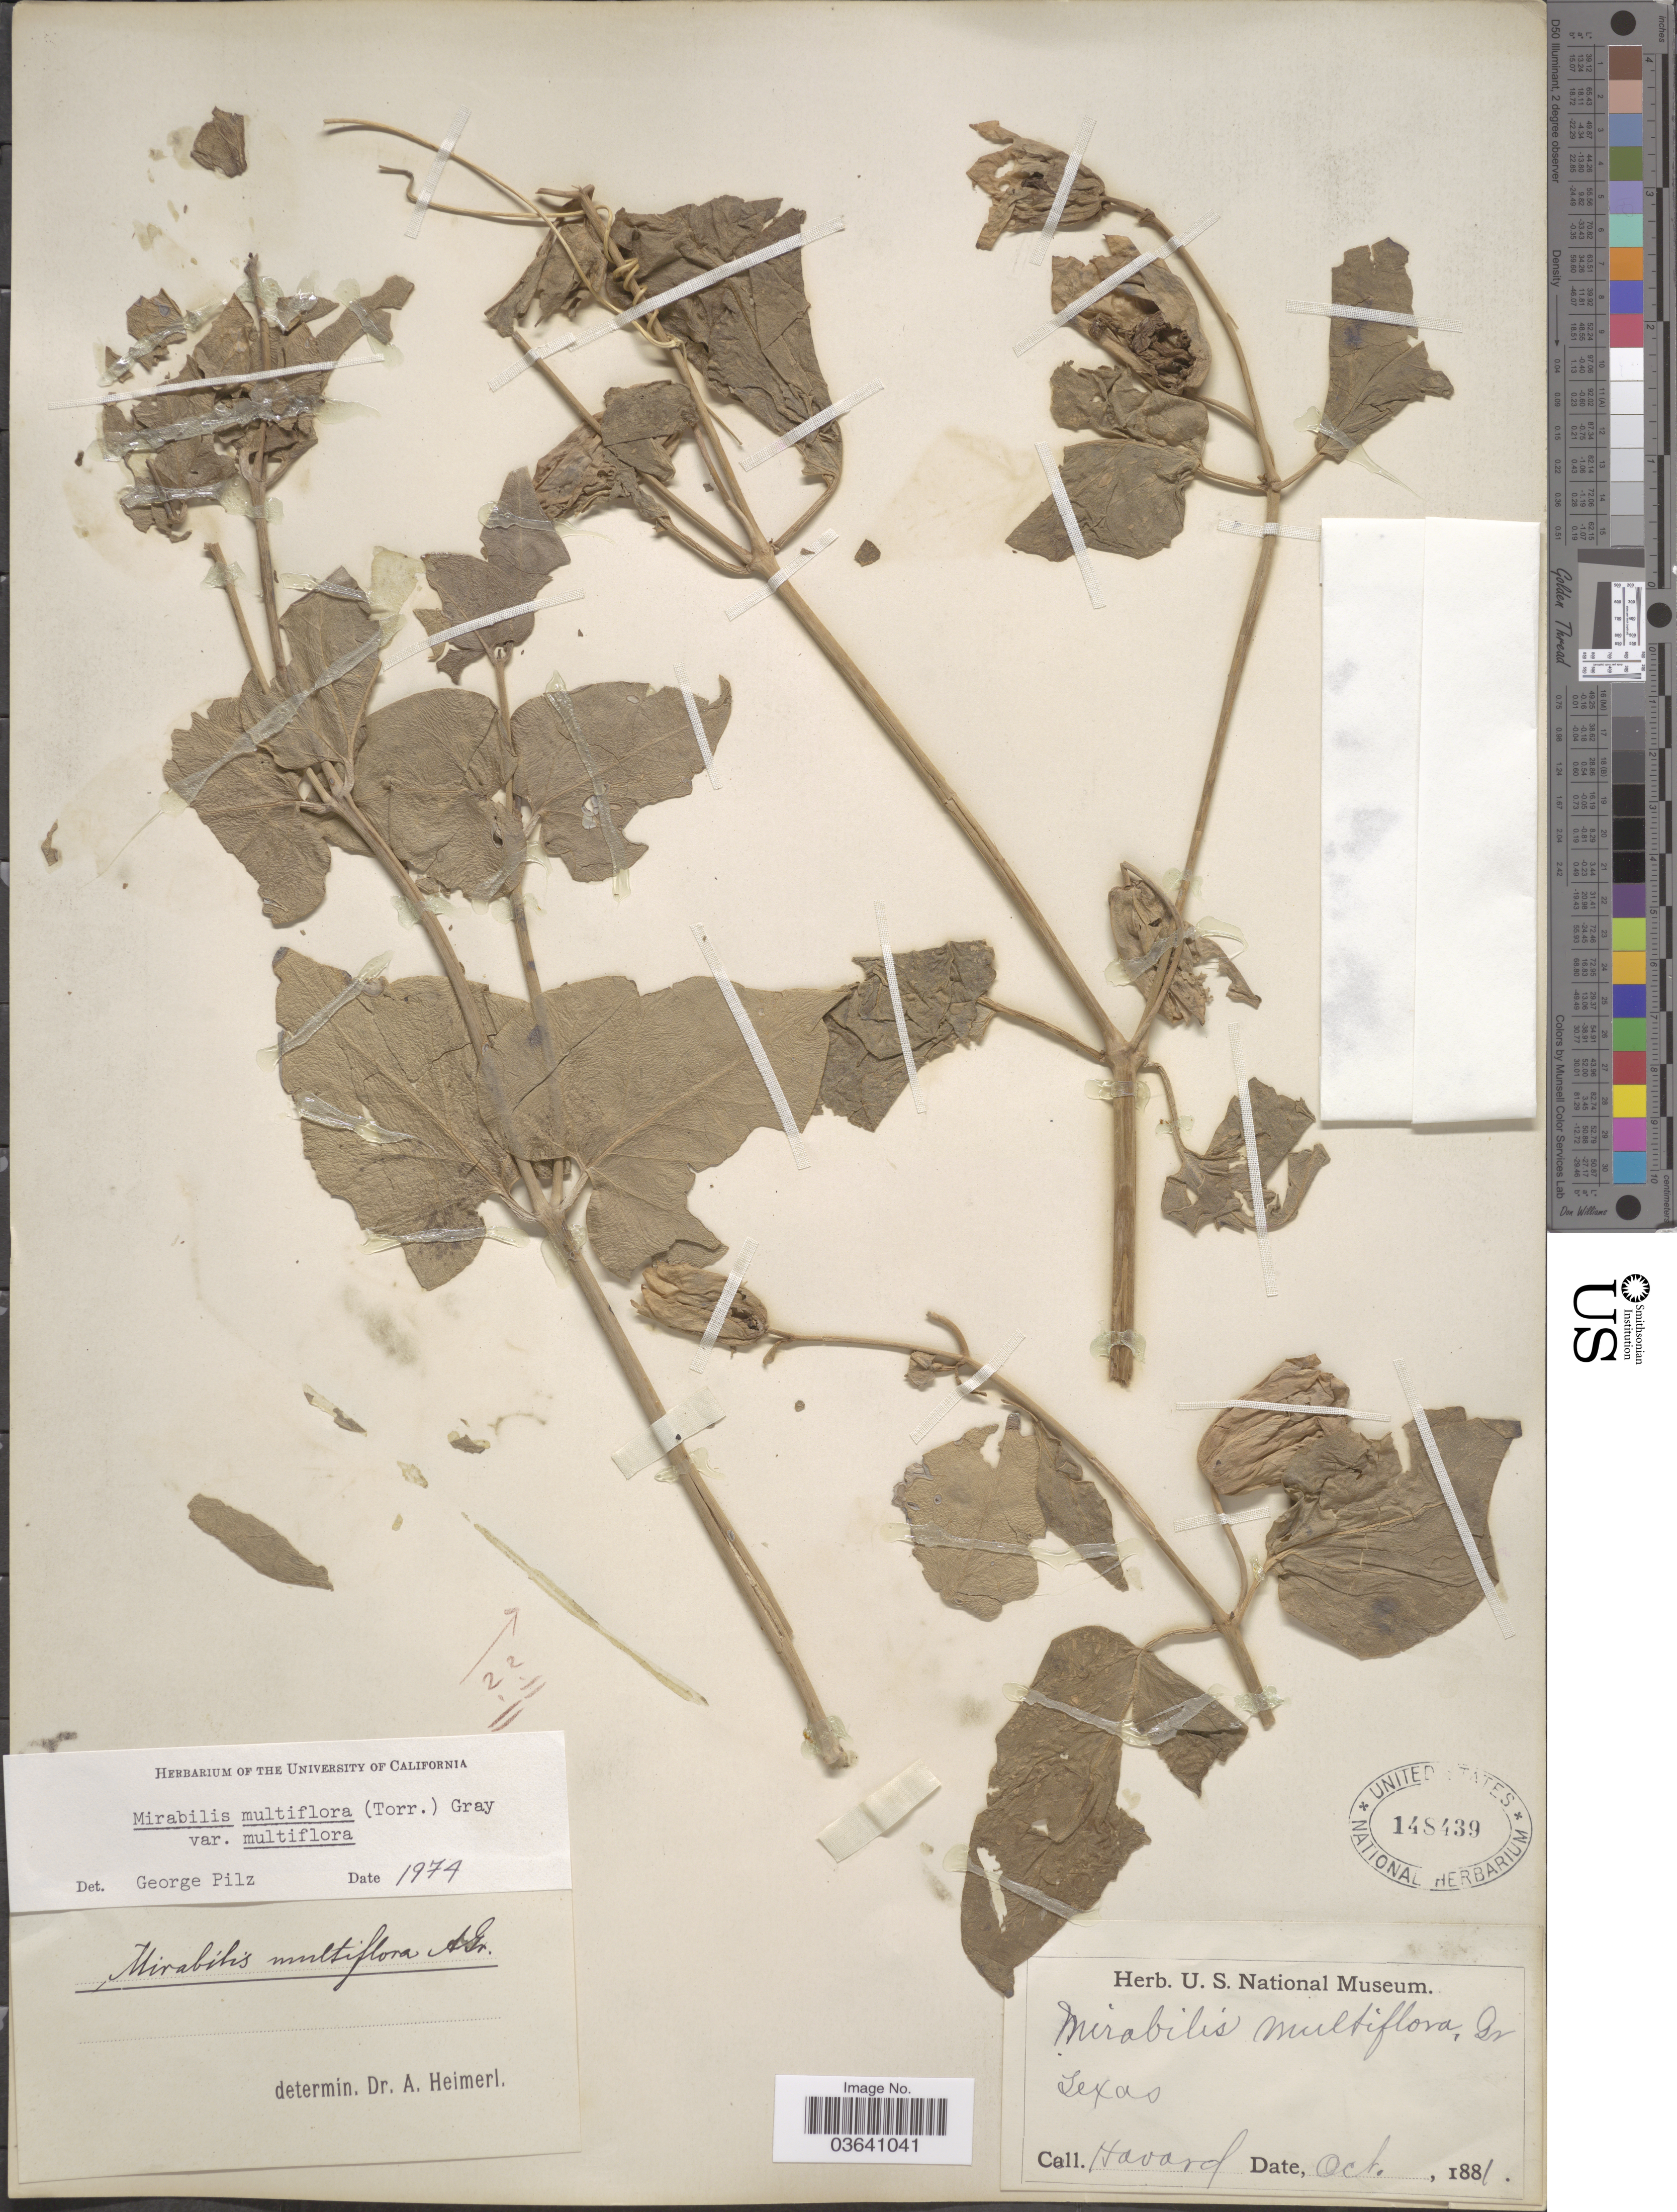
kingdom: Plantae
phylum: Tracheophyta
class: Magnoliopsida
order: Caryophyllales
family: Nyctaginaceae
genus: Mirabilis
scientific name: Mirabilis multiflora var. multiflora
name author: (Torr.) A. Gray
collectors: A. Havard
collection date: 1881-10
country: United States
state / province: Texas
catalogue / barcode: US 148439